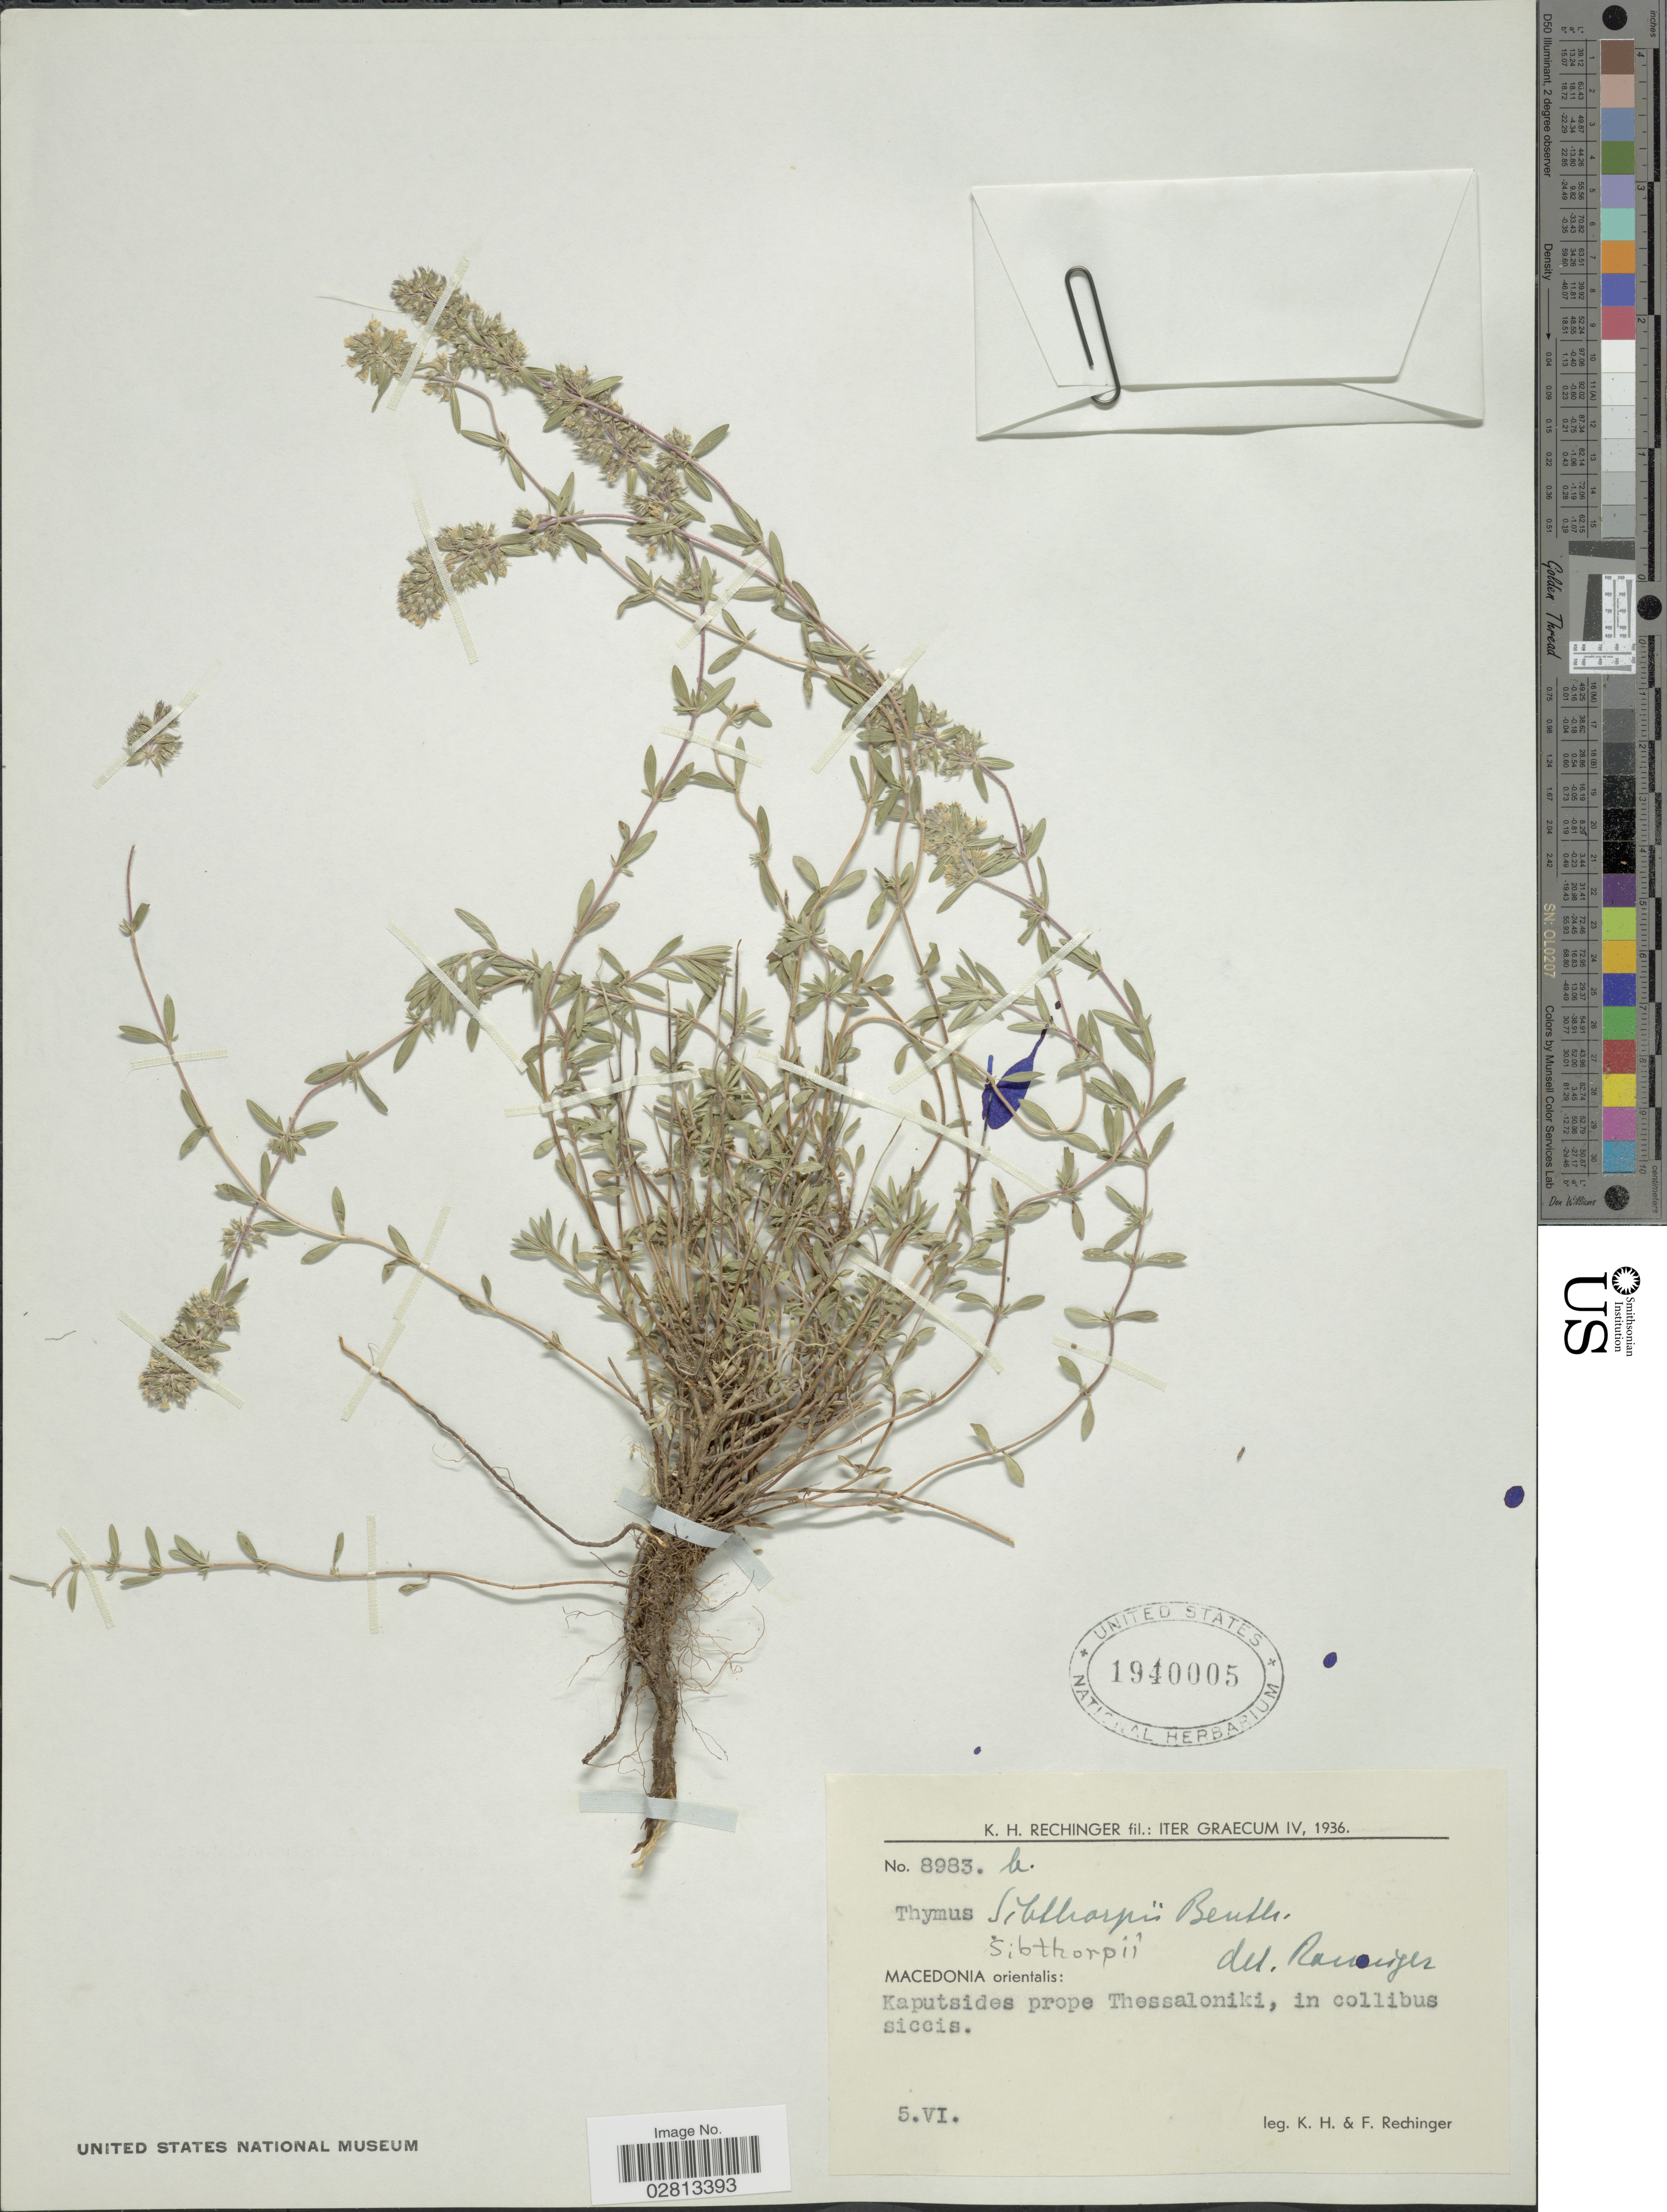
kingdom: Plantae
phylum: Tracheophyta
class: Magnoliopsida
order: Lamiales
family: Lamiaceae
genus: Thymus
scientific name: Thymus sibthorpii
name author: Benth.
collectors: K. H. Rechinger & F. Rechinger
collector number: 8983b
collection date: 1936-06-05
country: Greece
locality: Graecum. Macedonia orientalis: Kaputsides prope Thessaloniki, in collibus siccis.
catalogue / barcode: US 1940005